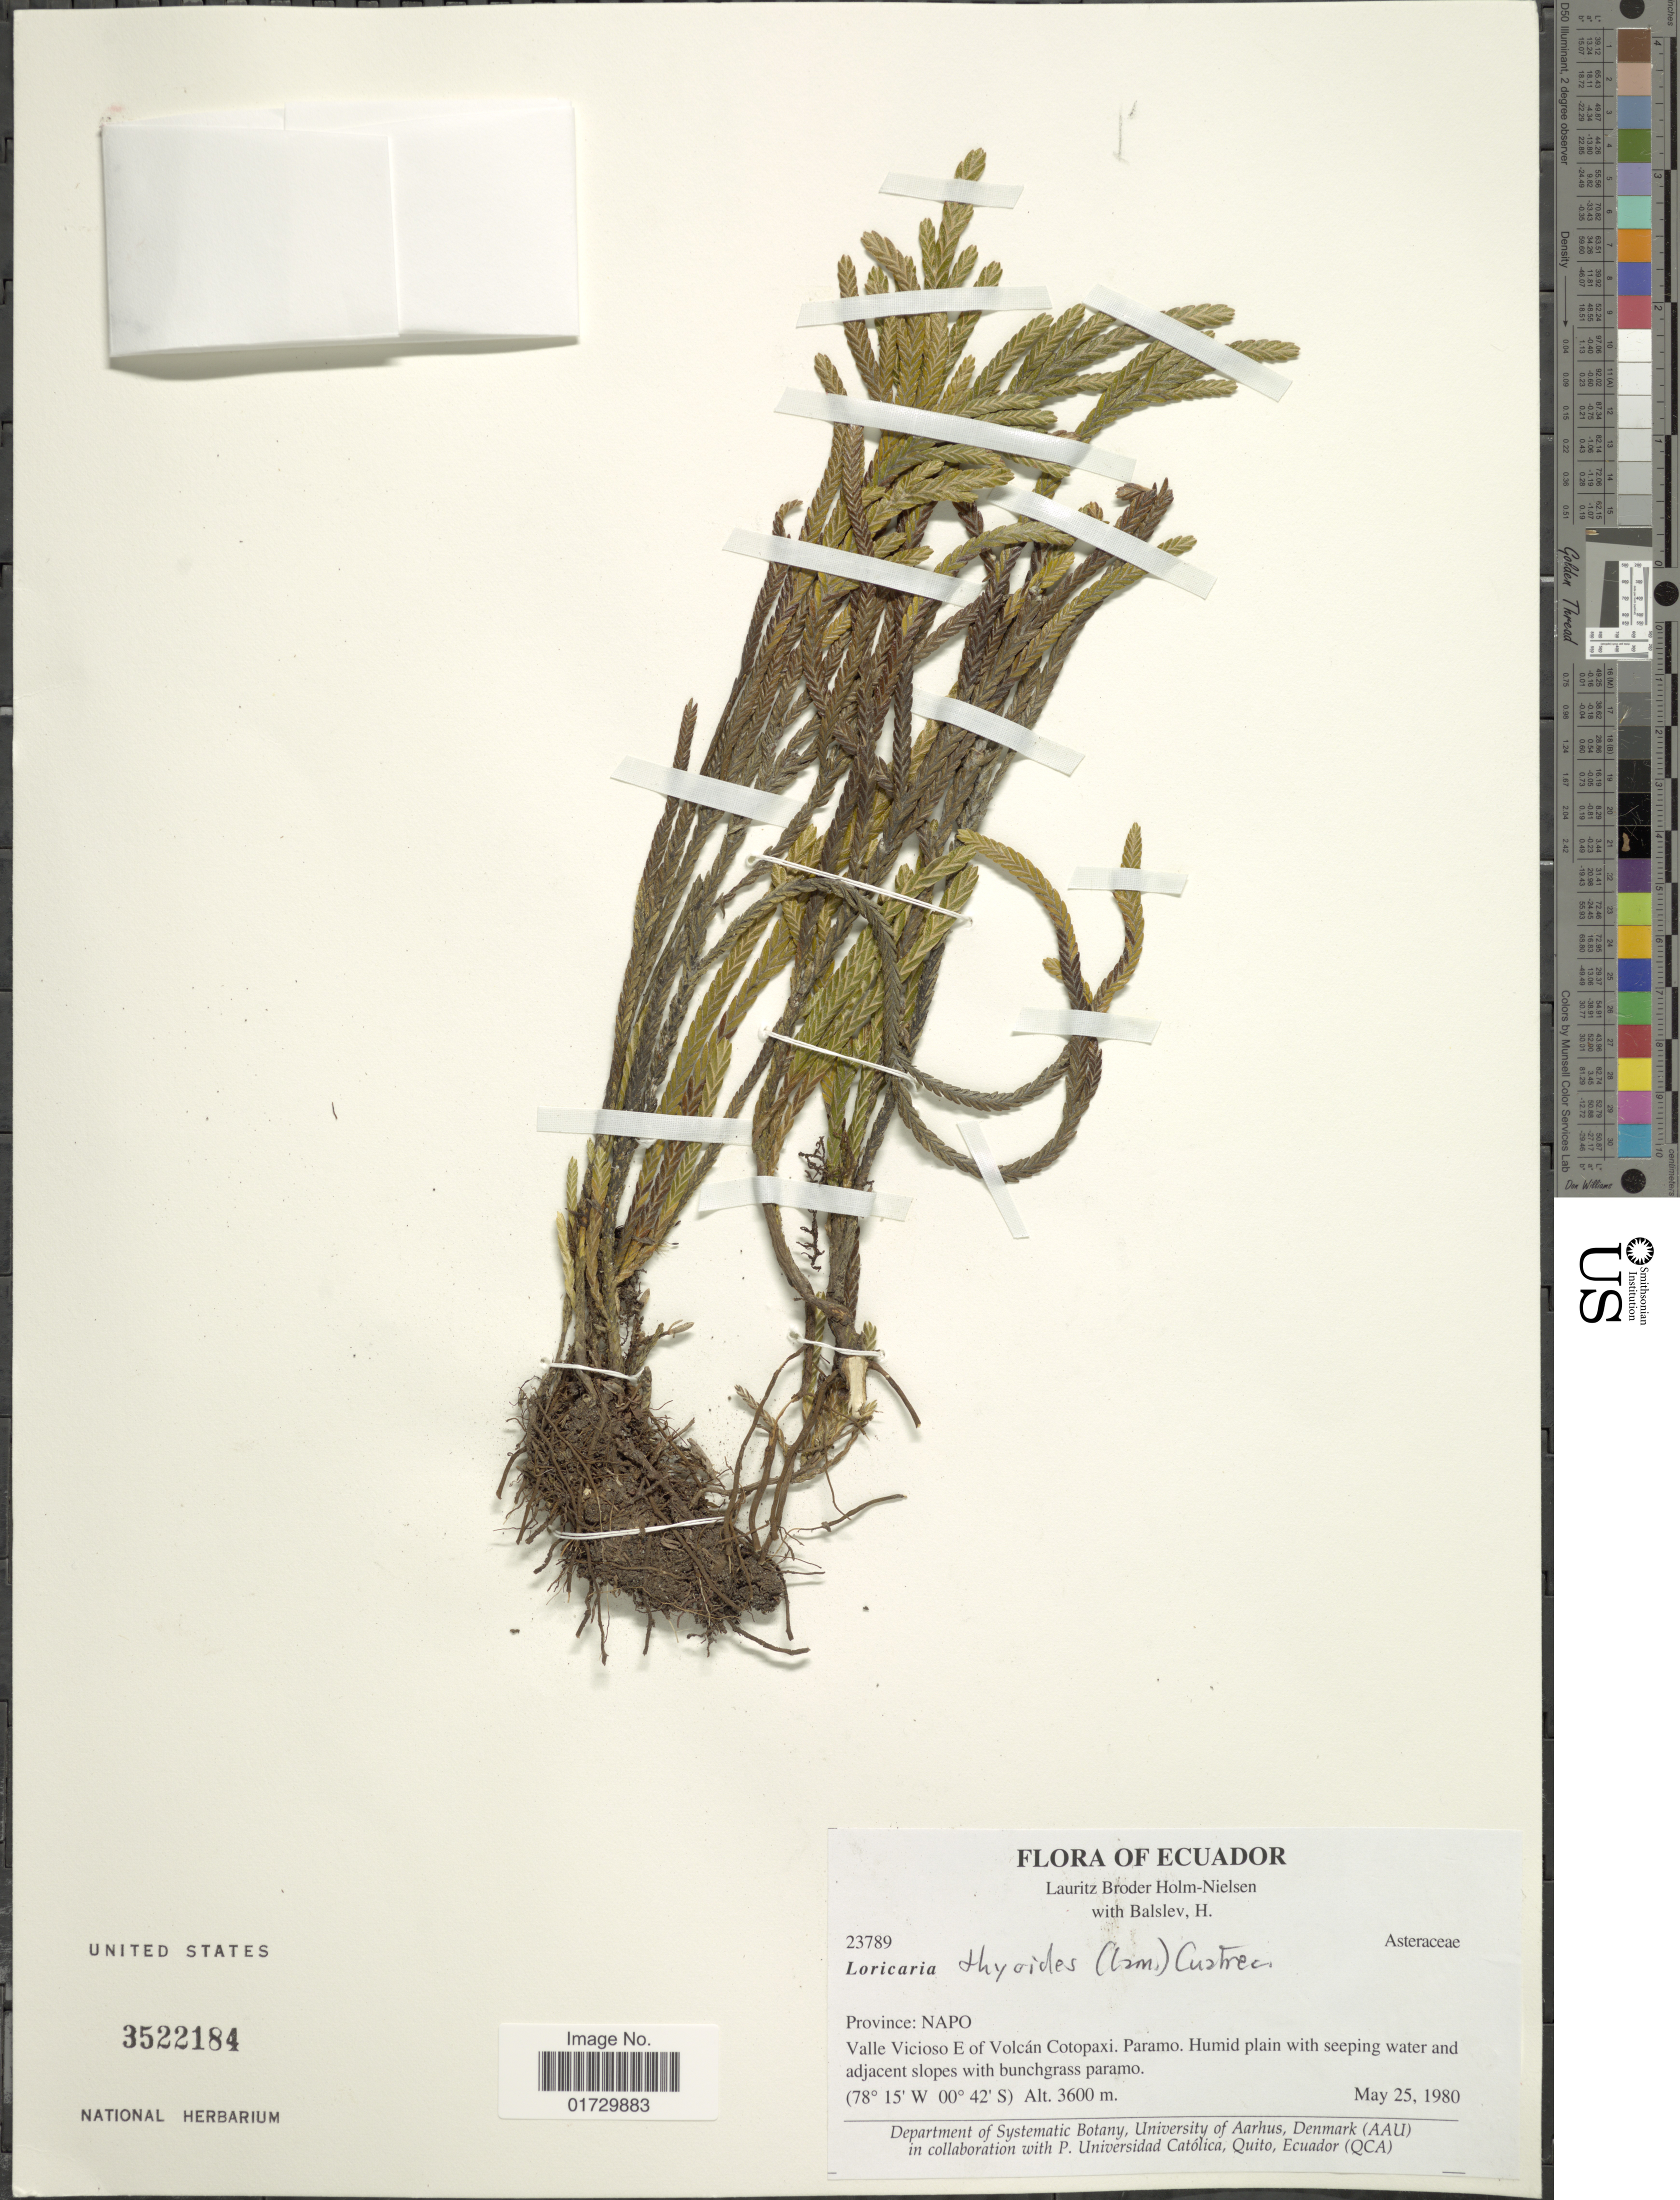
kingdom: Plantae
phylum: Tracheophyta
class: Magnoliopsida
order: Asterales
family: Asteraceae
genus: Loricaria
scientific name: Loricaria thuyoides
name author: (Lam.) Sch. Bip.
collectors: L. B. Holm-Nielsen & H. Balslev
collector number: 23789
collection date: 1980-05-25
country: Ecuador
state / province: Napo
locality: Valle Vicioso E of Volcan Cotopaxi. Paramo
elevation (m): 3600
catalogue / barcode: US 3522184